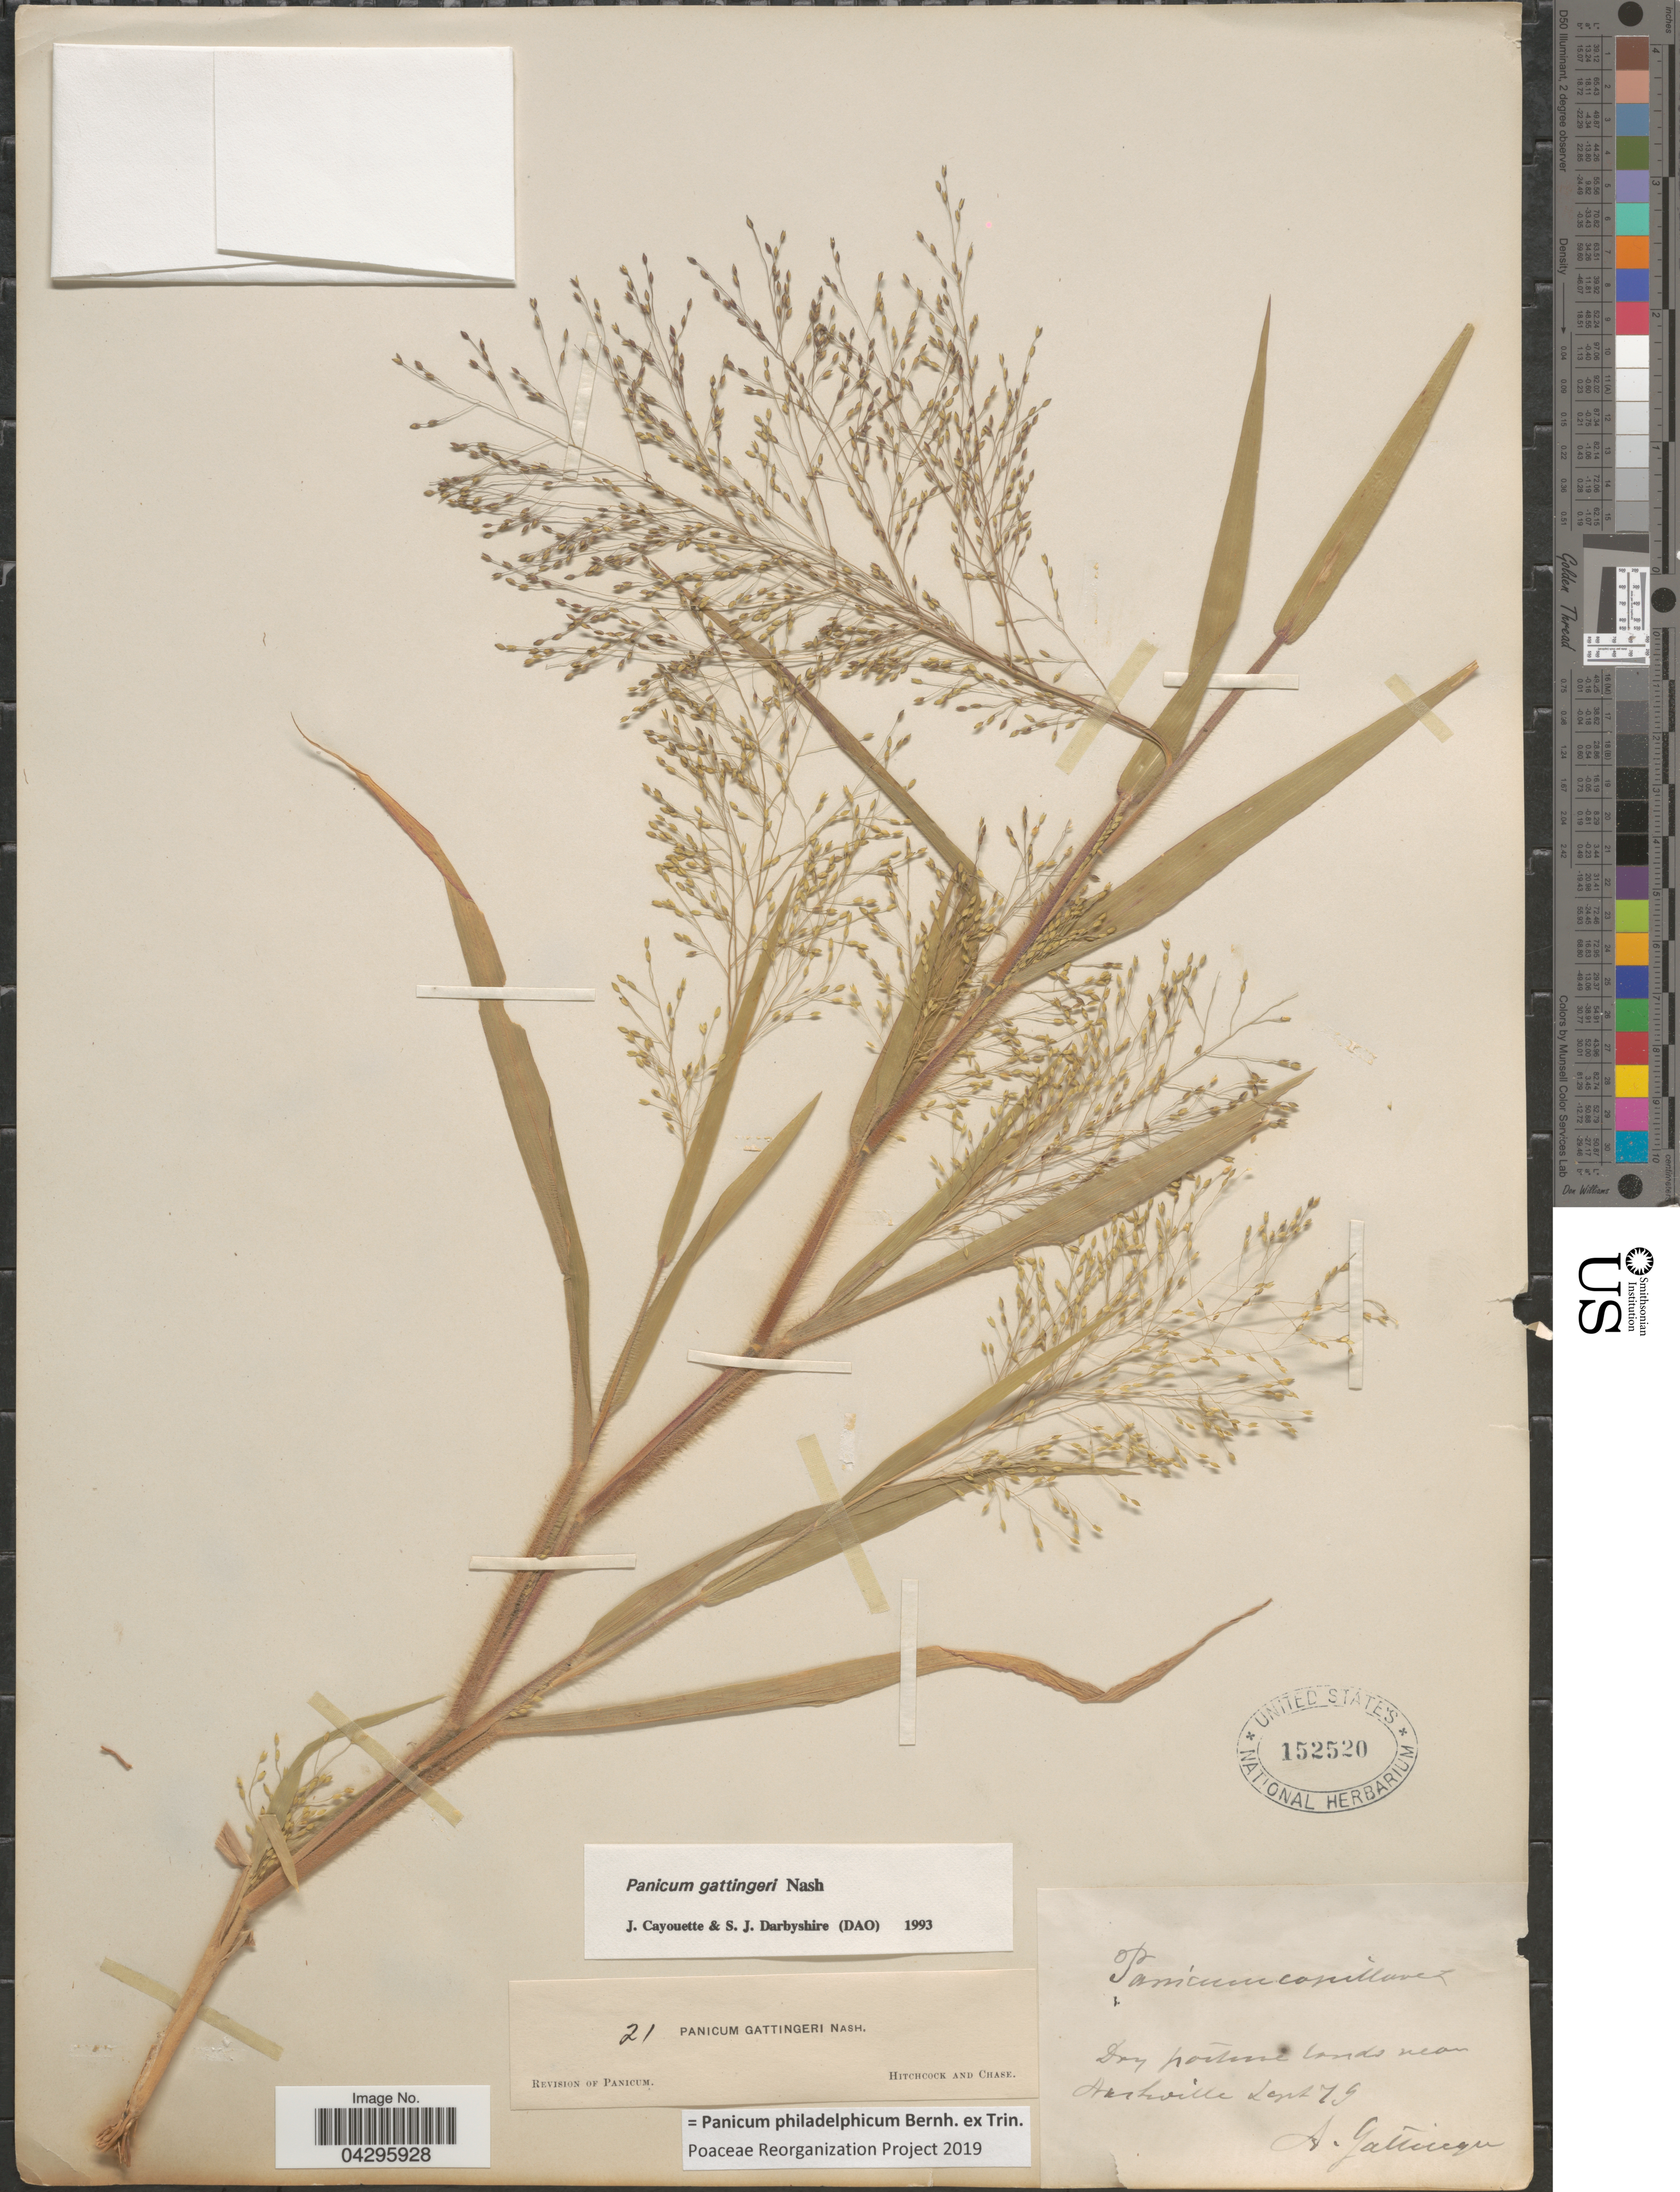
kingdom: Plantae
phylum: Tracheophyta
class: Liliopsida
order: Poales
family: Poaceae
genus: Panicum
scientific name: Panicum philadelphicum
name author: Bernh. ex Trin.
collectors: A. Gattinger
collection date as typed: Transcribed d/m/y: /9/79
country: United States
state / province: Tennessee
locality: Dry pasture lands near Nashville.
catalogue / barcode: US 152520